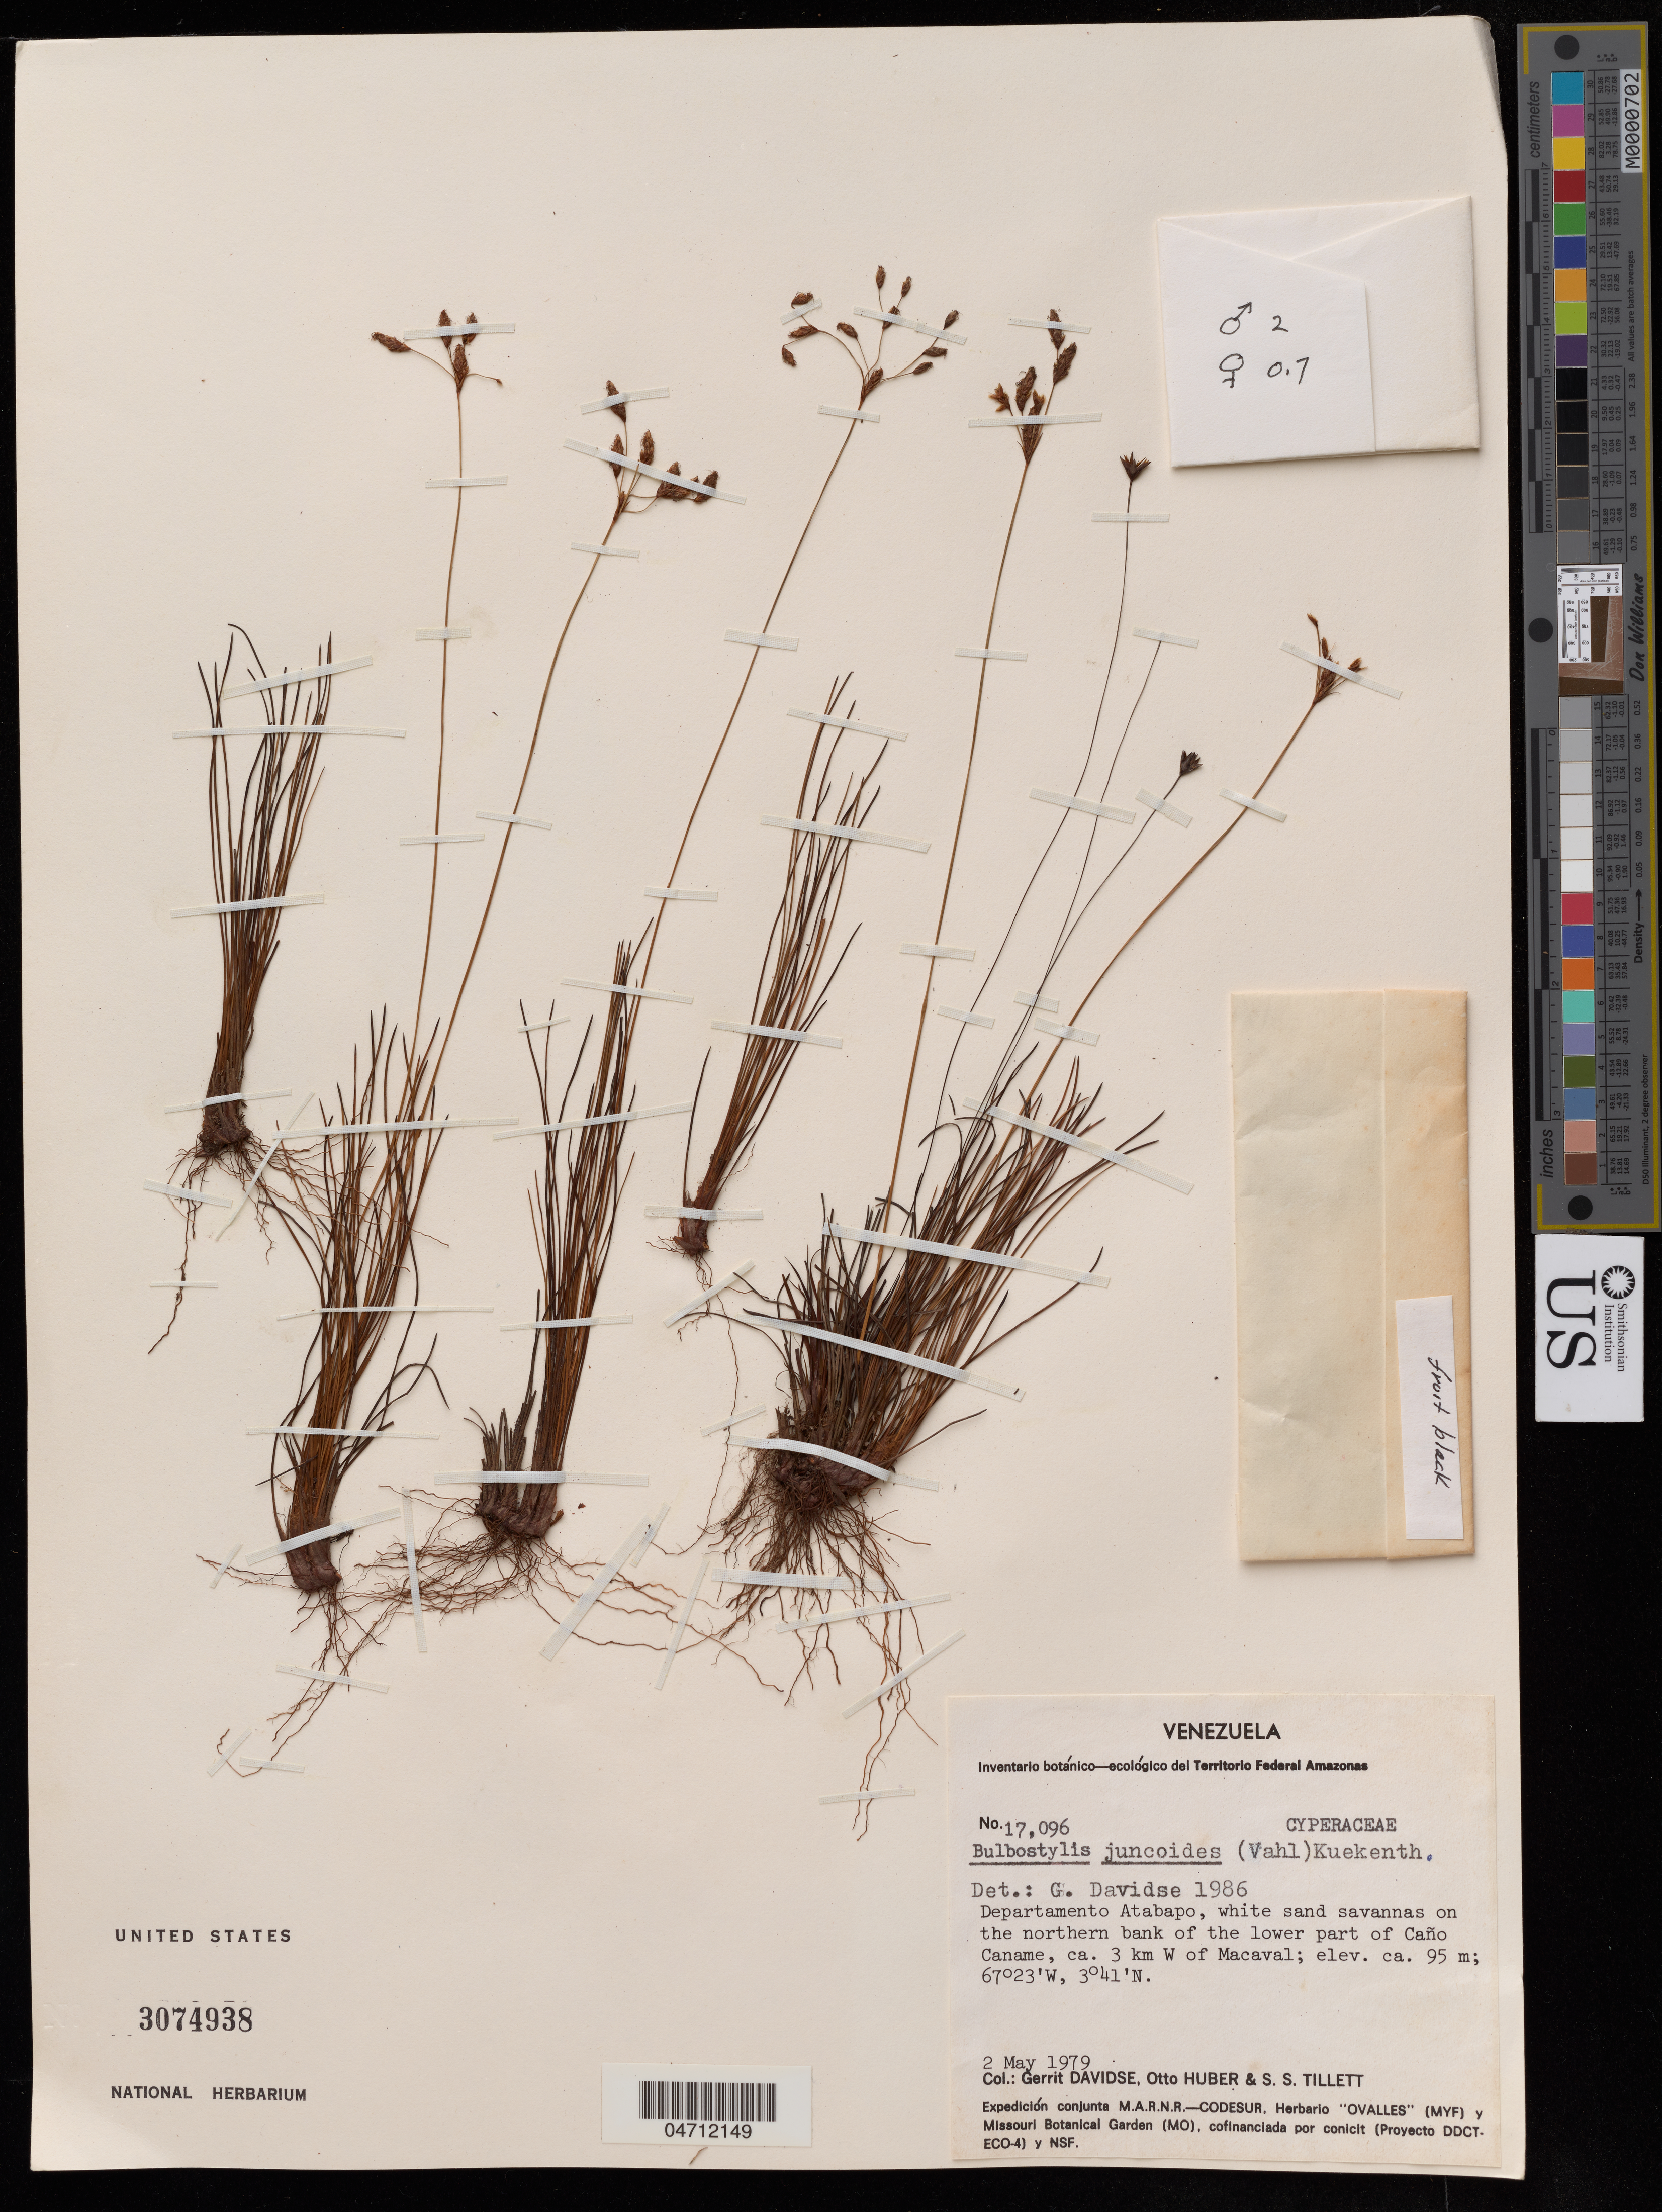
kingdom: Plantae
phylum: Tracheophyta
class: Liliopsida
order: Poales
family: Cyperaceae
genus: Bulbostylis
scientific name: Bulbostylis juncoides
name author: (Vahl) Kük. ex Herter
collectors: G. Davidse, O. Huber & S. S. Tillett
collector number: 17096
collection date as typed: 2-May-79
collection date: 1979-05-02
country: Venezuela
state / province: Amazonas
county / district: Atabapo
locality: Caño Caname, ca. 3 km W of Macaval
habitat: White sand savannas on the northern bank of the lower part of Cano Caname.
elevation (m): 95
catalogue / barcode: US 3074938